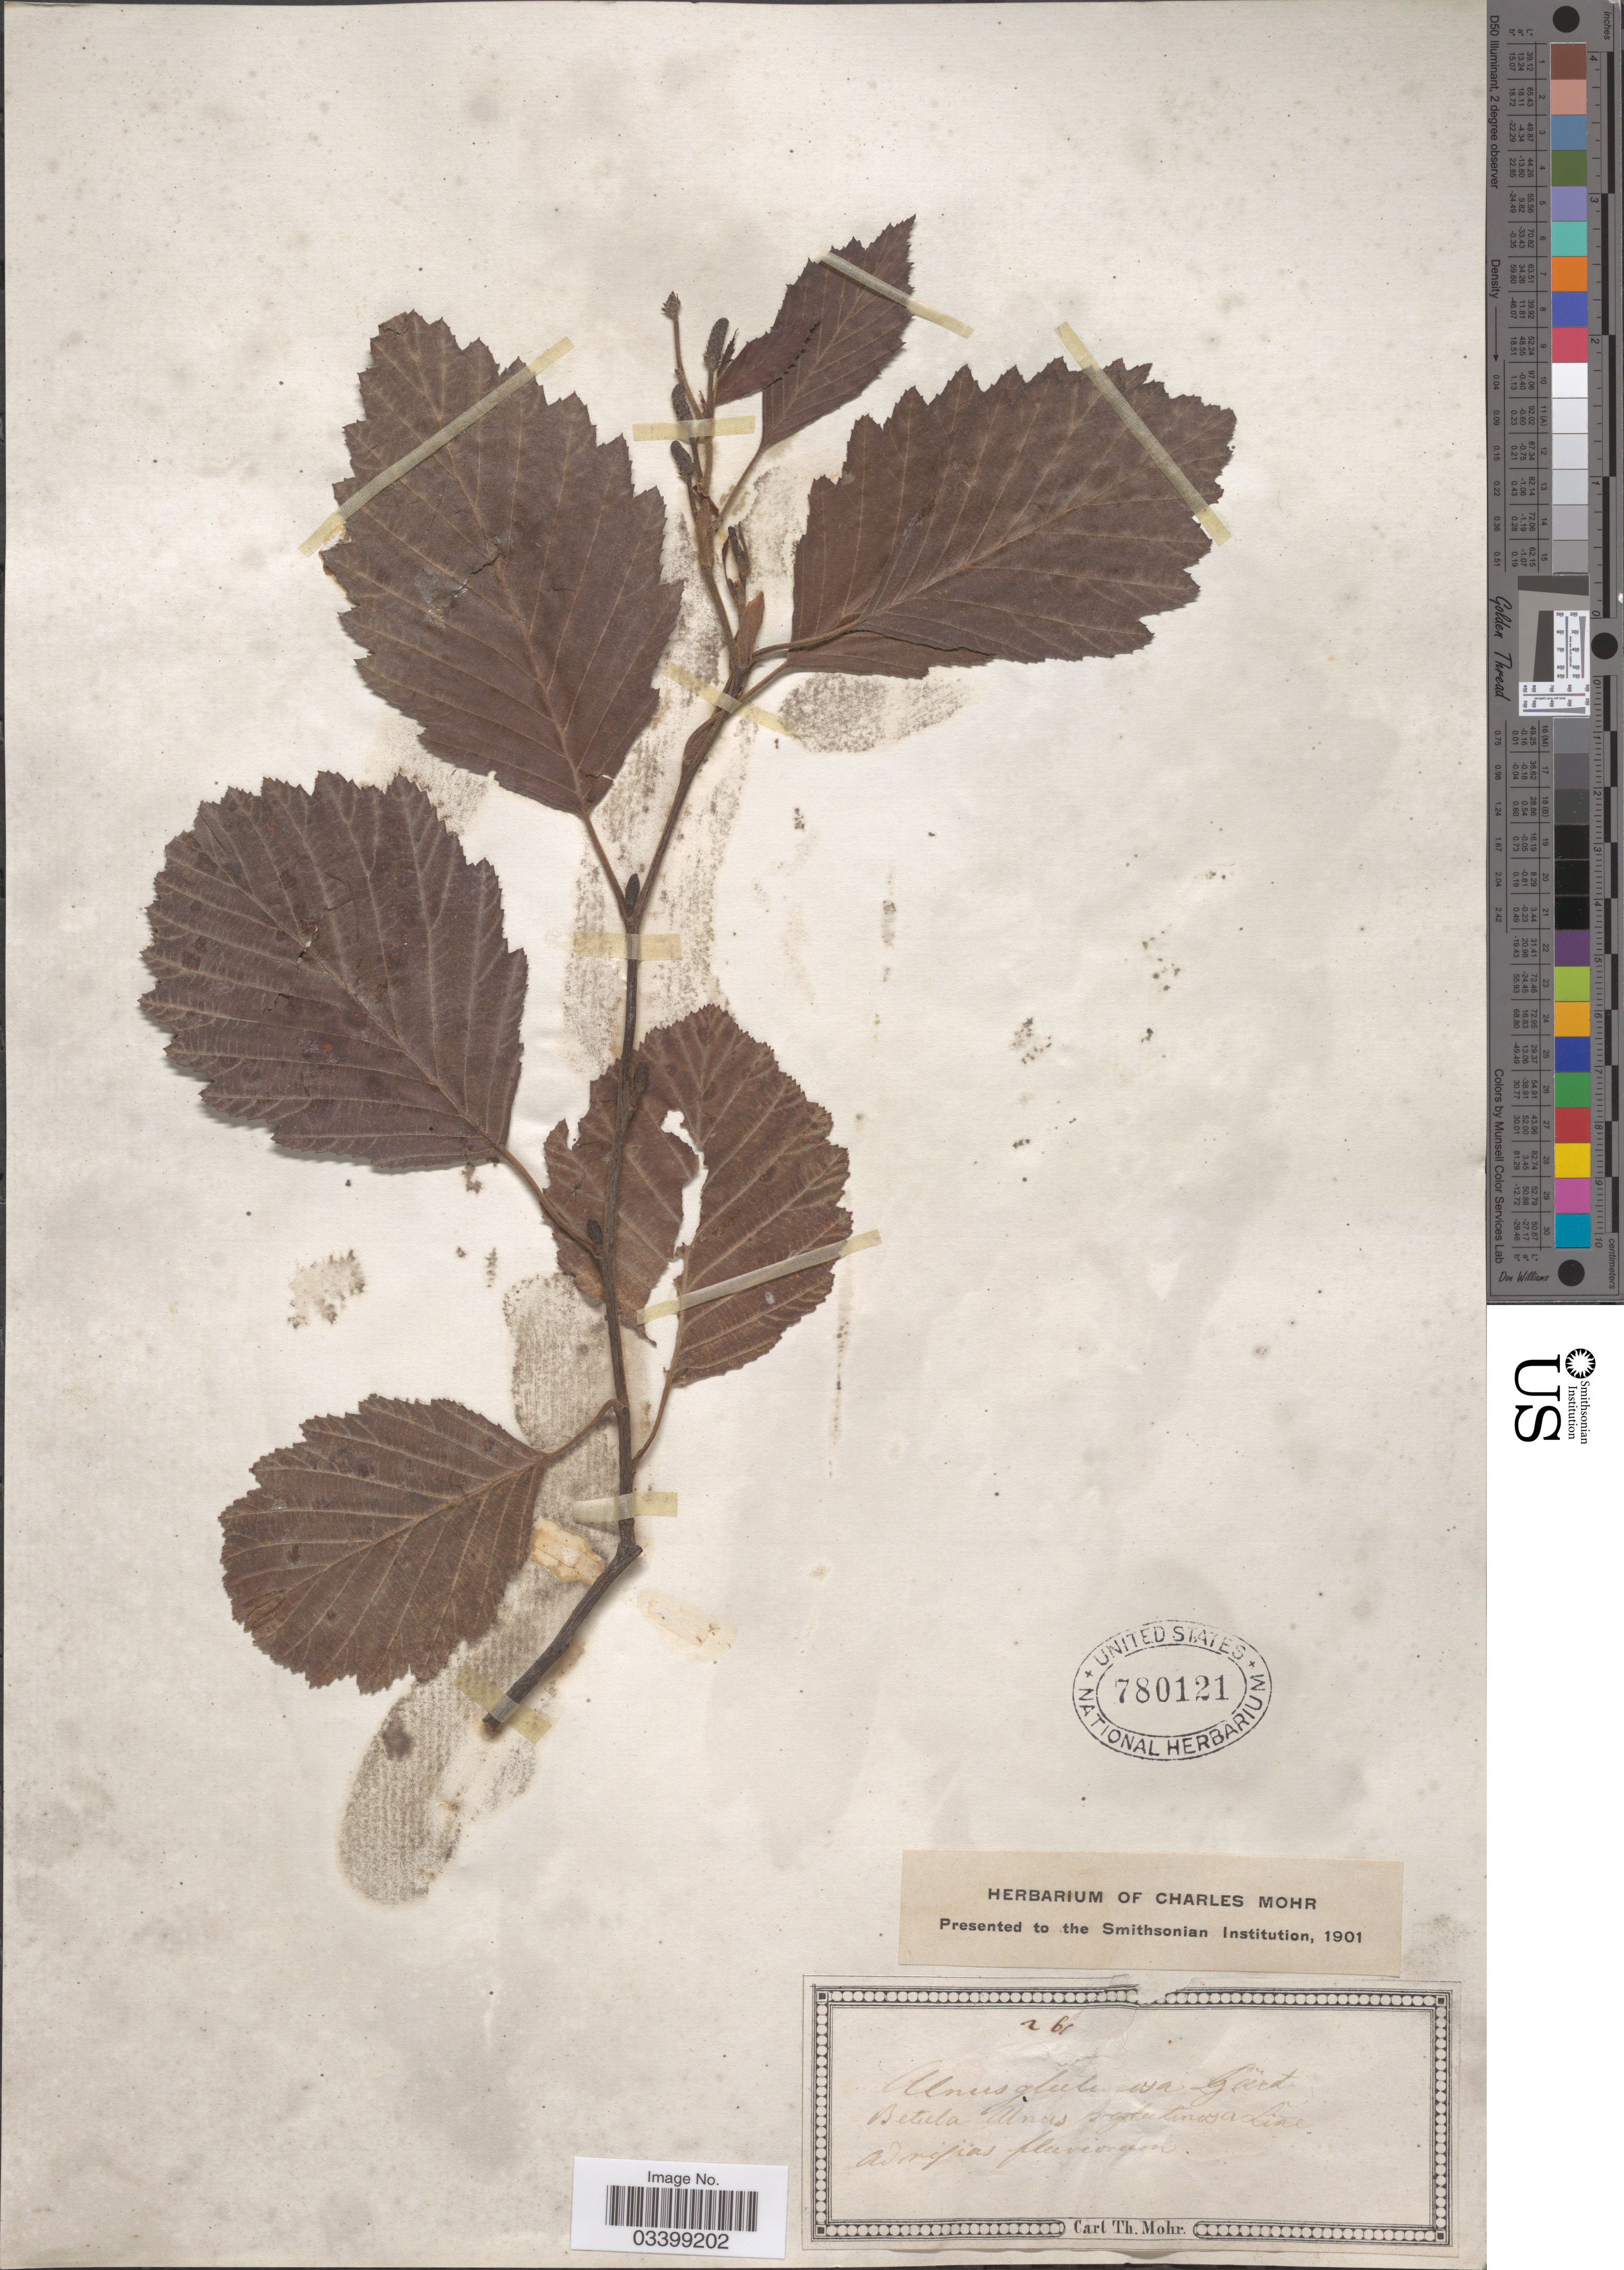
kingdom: Plantae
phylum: Tracheophyta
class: Magnoliopsida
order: Fagales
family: Betulaceae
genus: Alnus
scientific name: Alnus glutinosa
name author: (L.) Gaertn.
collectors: Mohr, C. T. (herbarium)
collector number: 261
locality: Ad riflas fluvivruson. [interpreted]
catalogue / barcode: US 780121